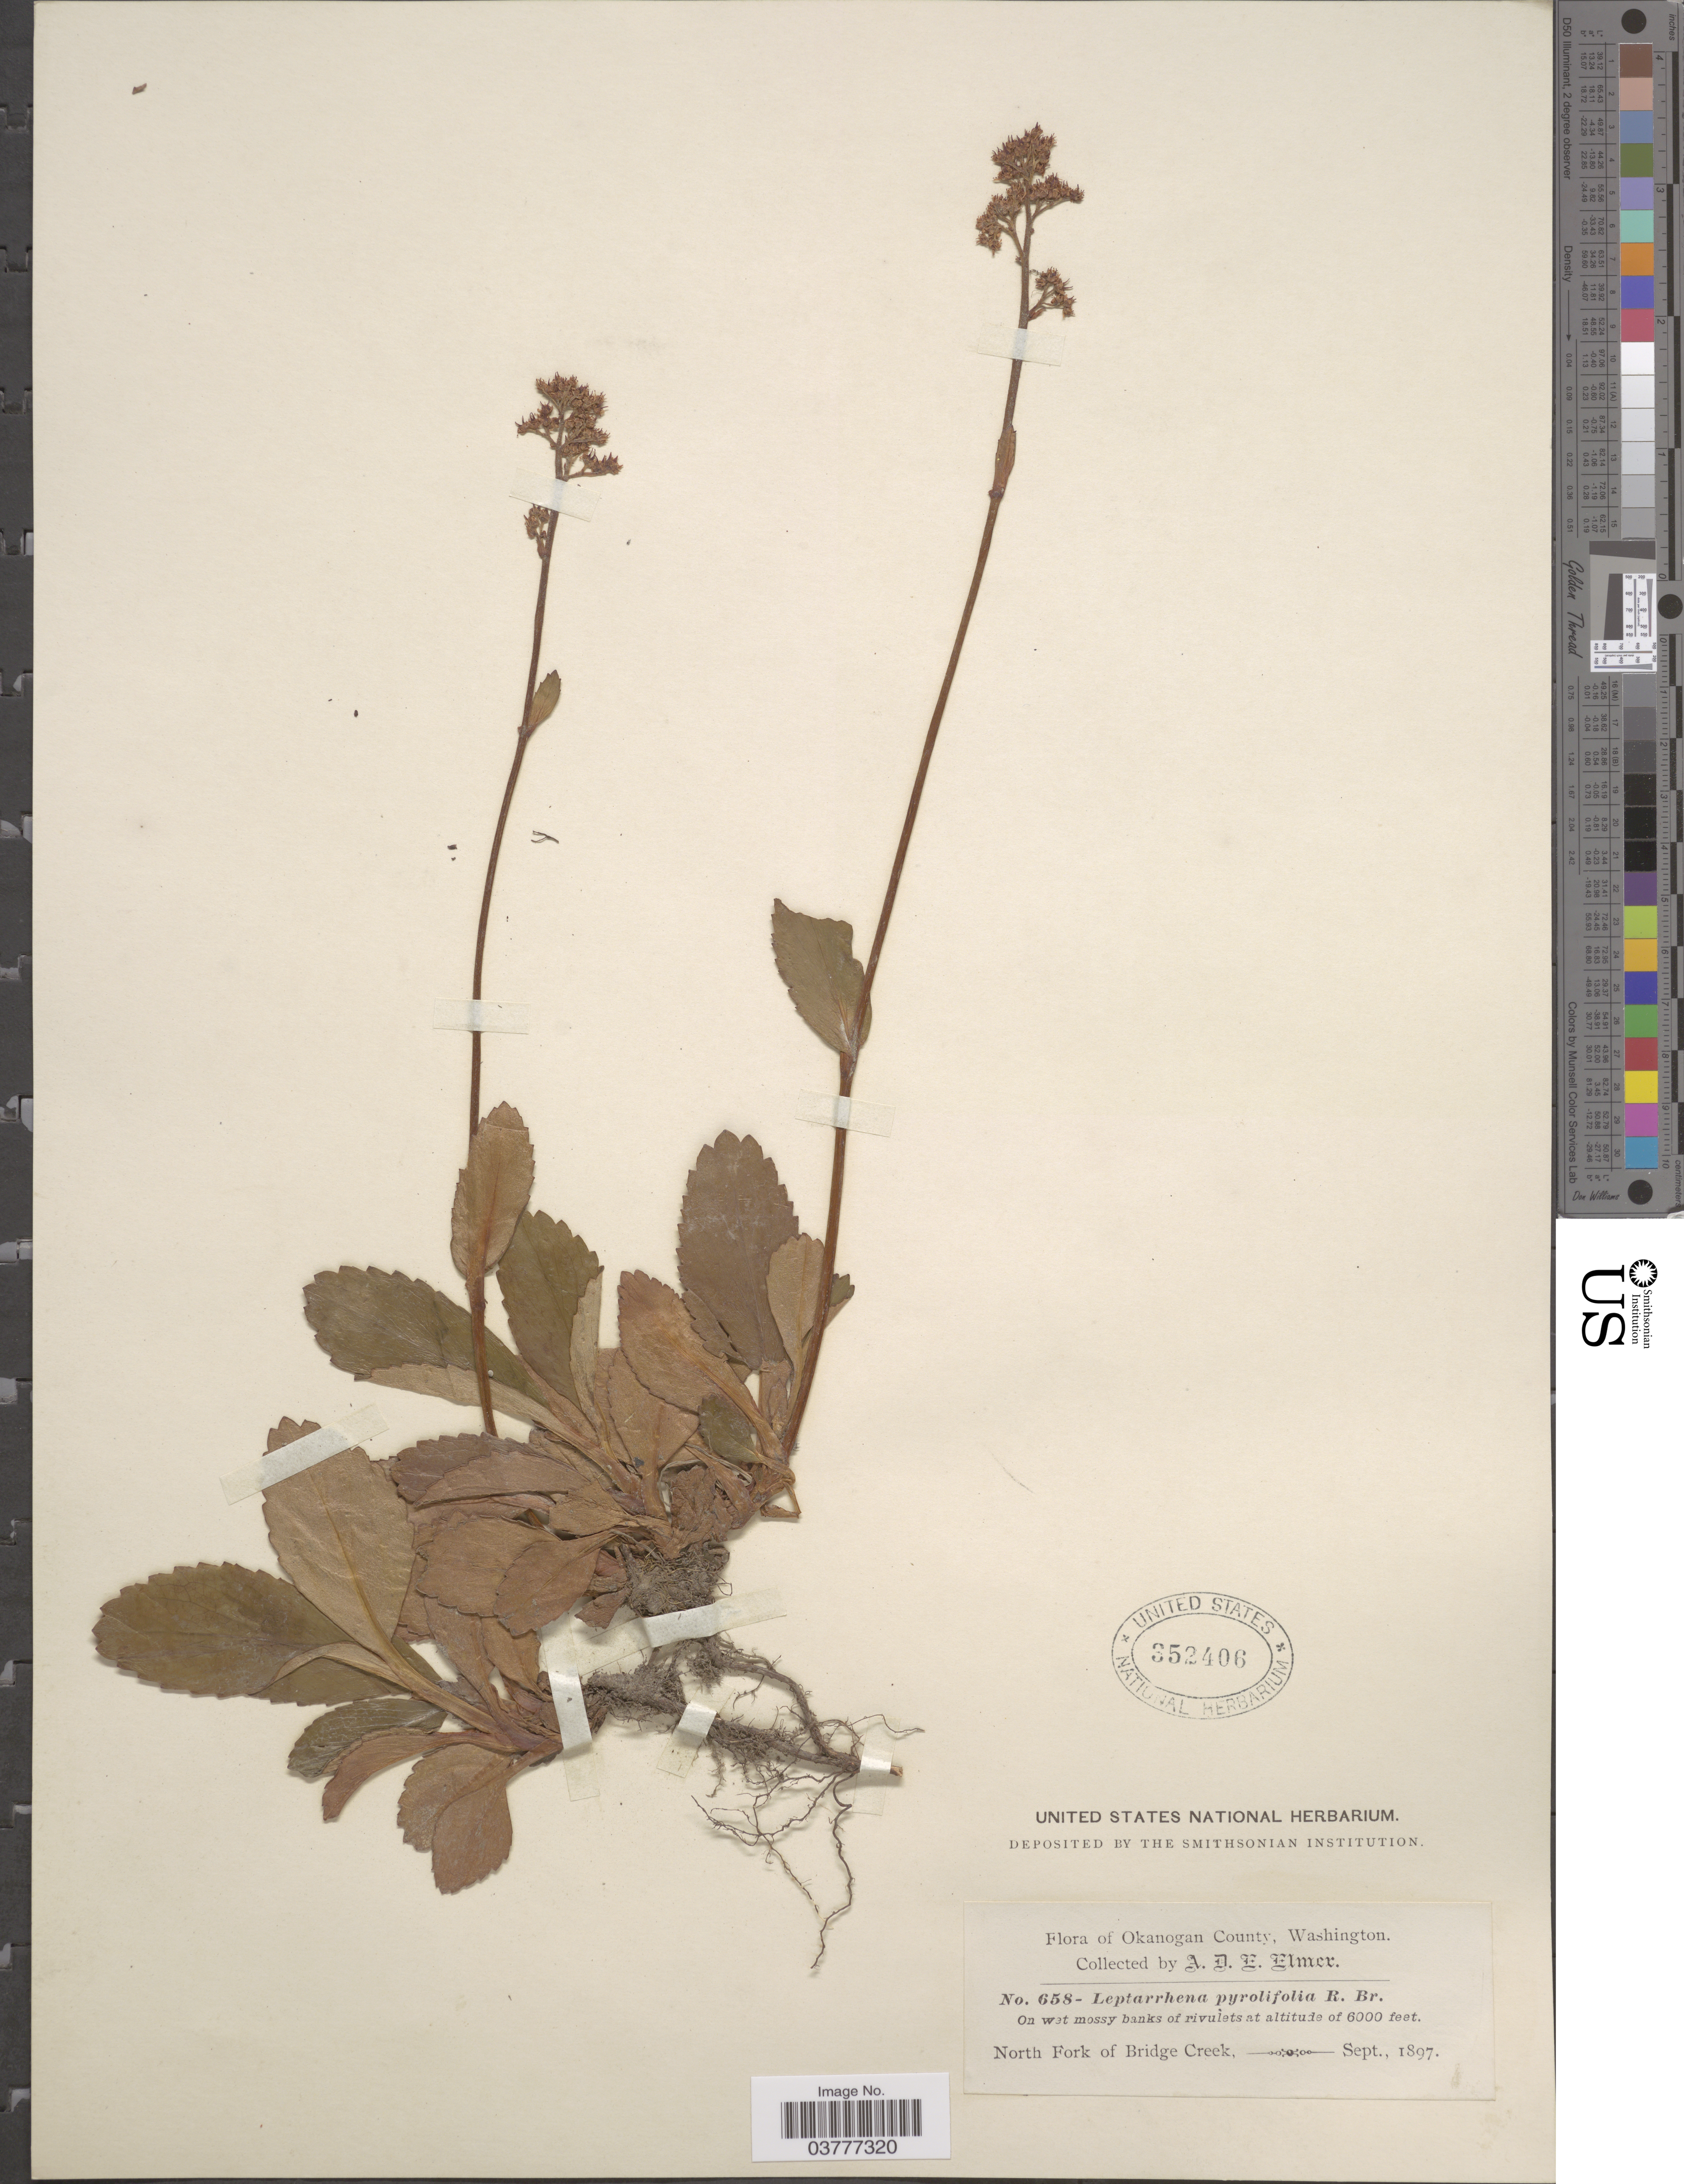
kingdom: Plantae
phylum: Tracheophyta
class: Magnoliopsida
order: Saxifragales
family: Saxifragaceae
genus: Leptarrhena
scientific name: Leptarrhena pyrolifolia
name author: (D. Don) Ser.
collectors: A. D. E. Elmer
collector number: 658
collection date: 1897-09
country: United States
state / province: Washington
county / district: Okanogan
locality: Okanogan County. North Fork of Bridge Creek.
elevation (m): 1829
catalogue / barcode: US 352406